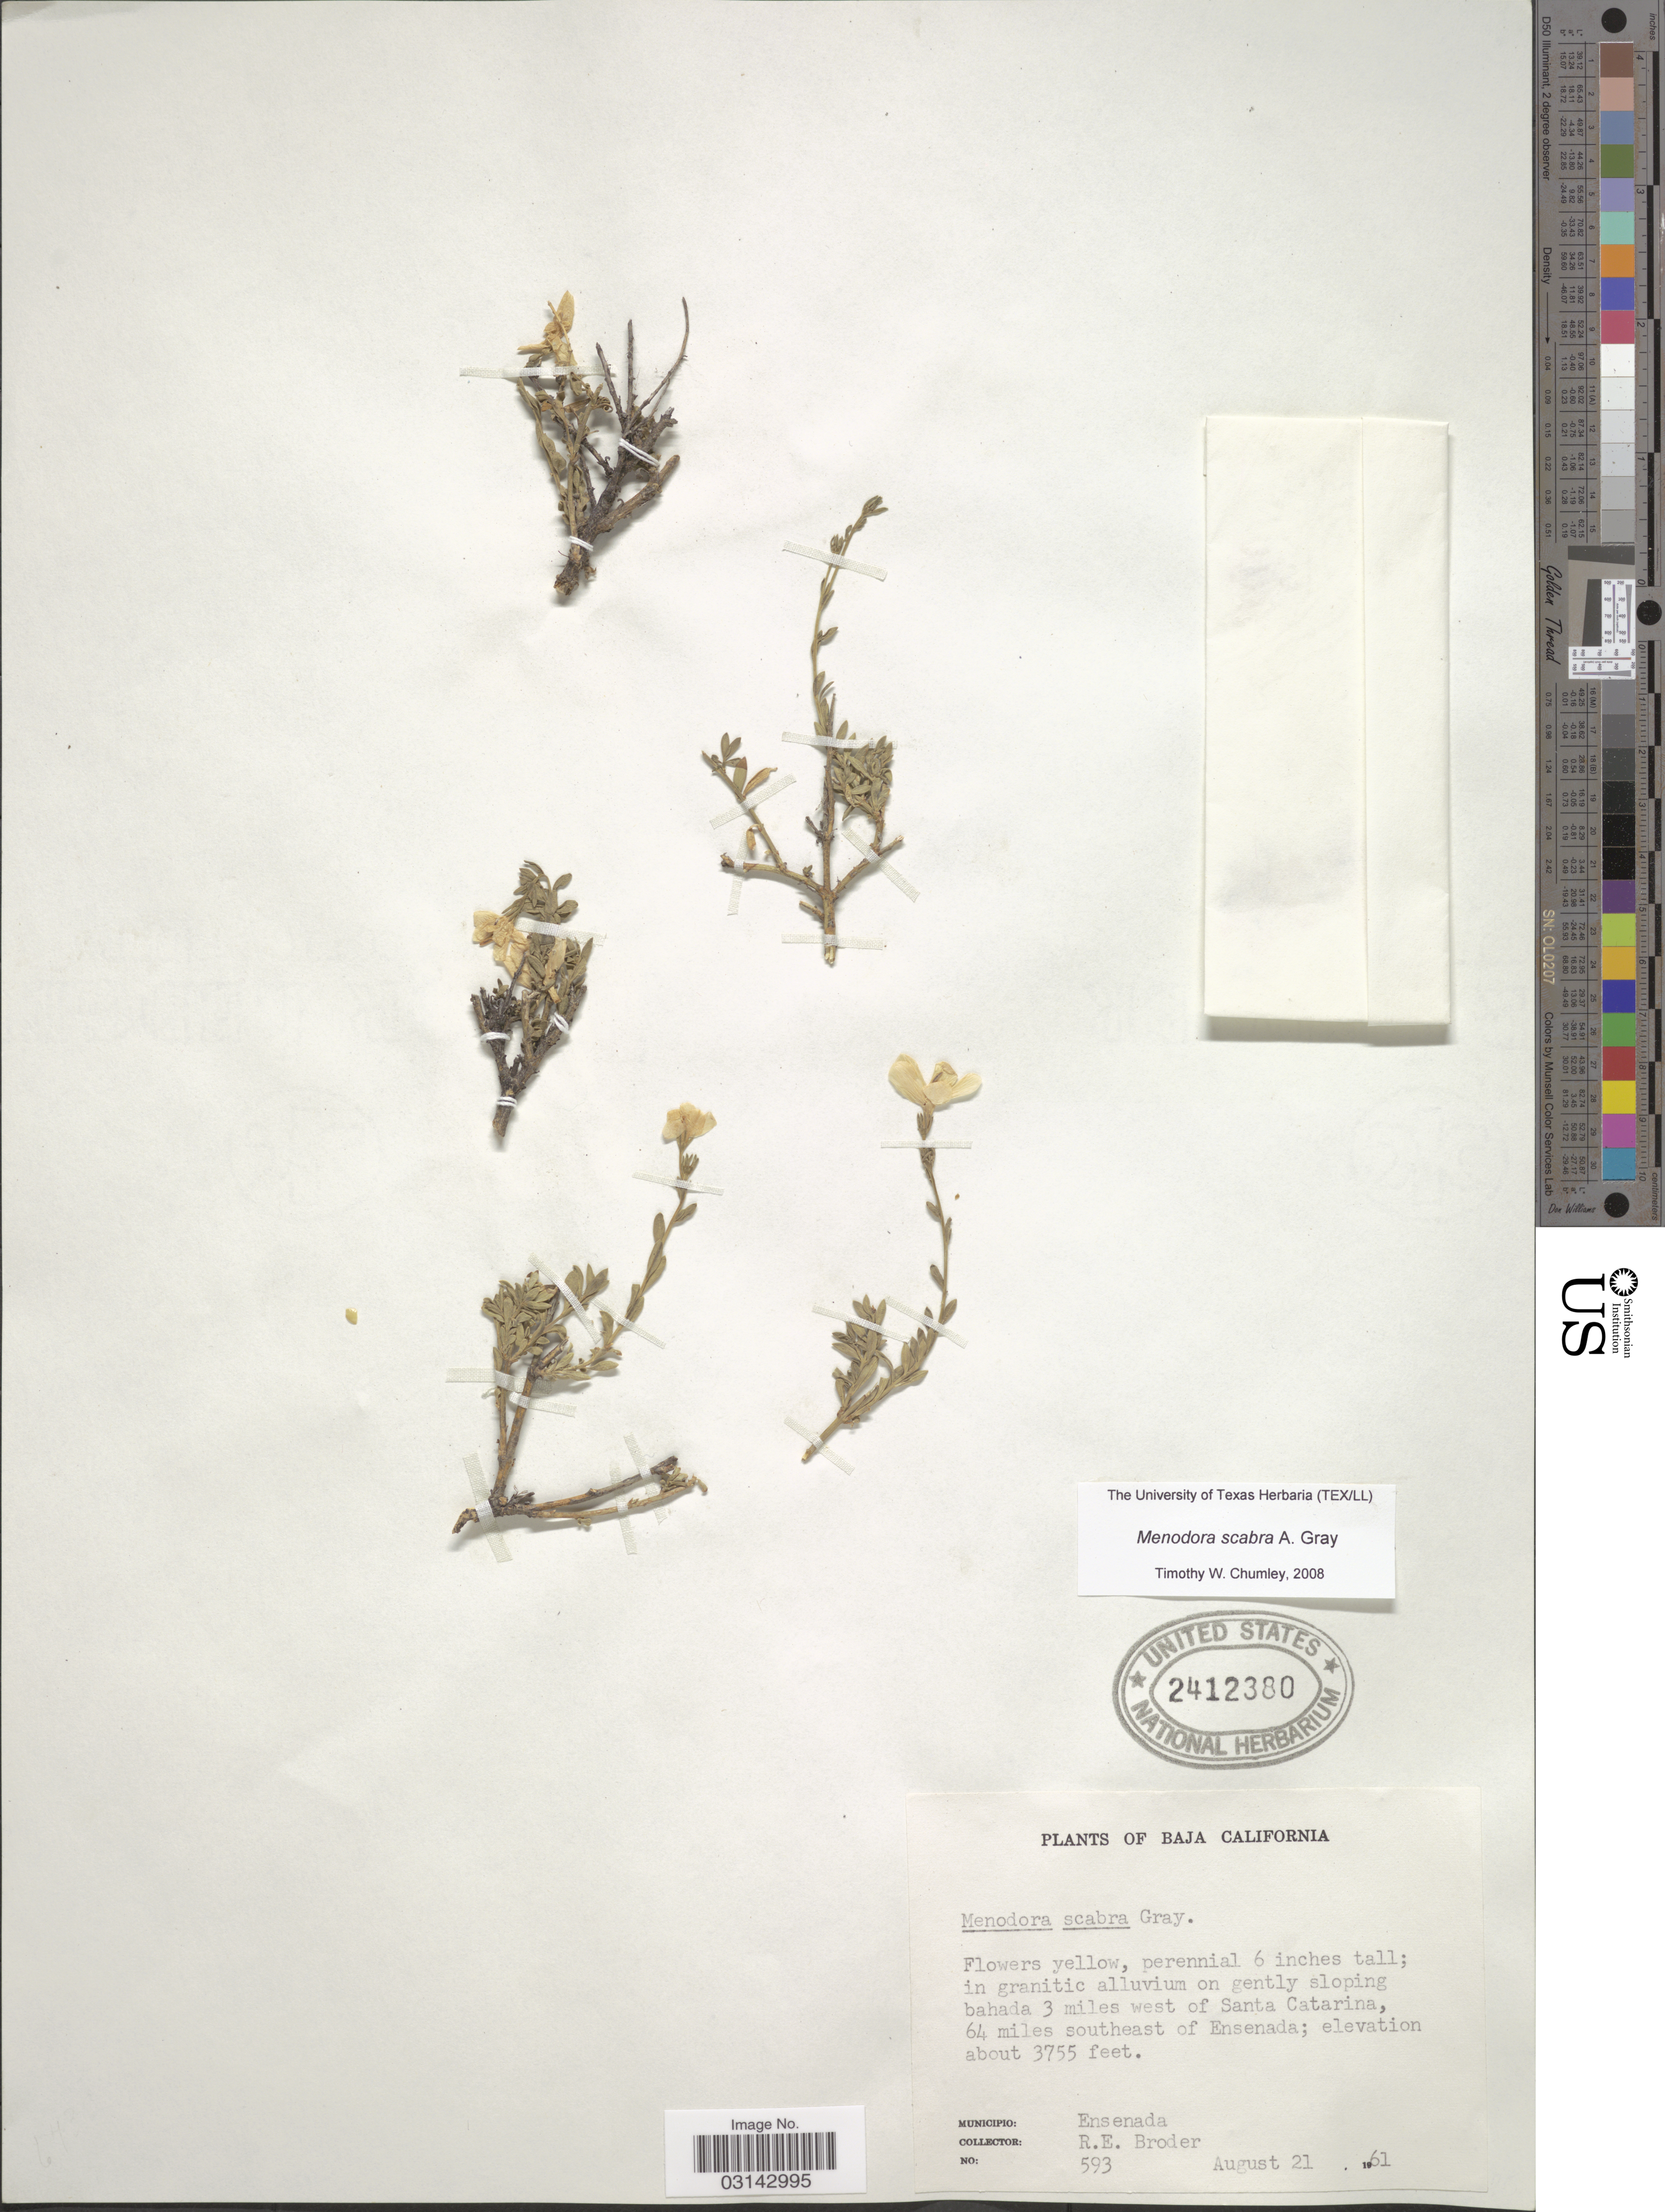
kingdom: Plantae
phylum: Tracheophyta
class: Magnoliopsida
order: Lamiales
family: Oleaceae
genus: Menodora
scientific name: Menodora scabra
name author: A. Gray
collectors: R. Border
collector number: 593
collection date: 1961-08-21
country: Mexico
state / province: Baja California Norte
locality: On gently sloping bahada 3 miles west of Santa Catarina, 64 miles southeast of Ensenada.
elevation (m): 1145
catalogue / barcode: US 2412380